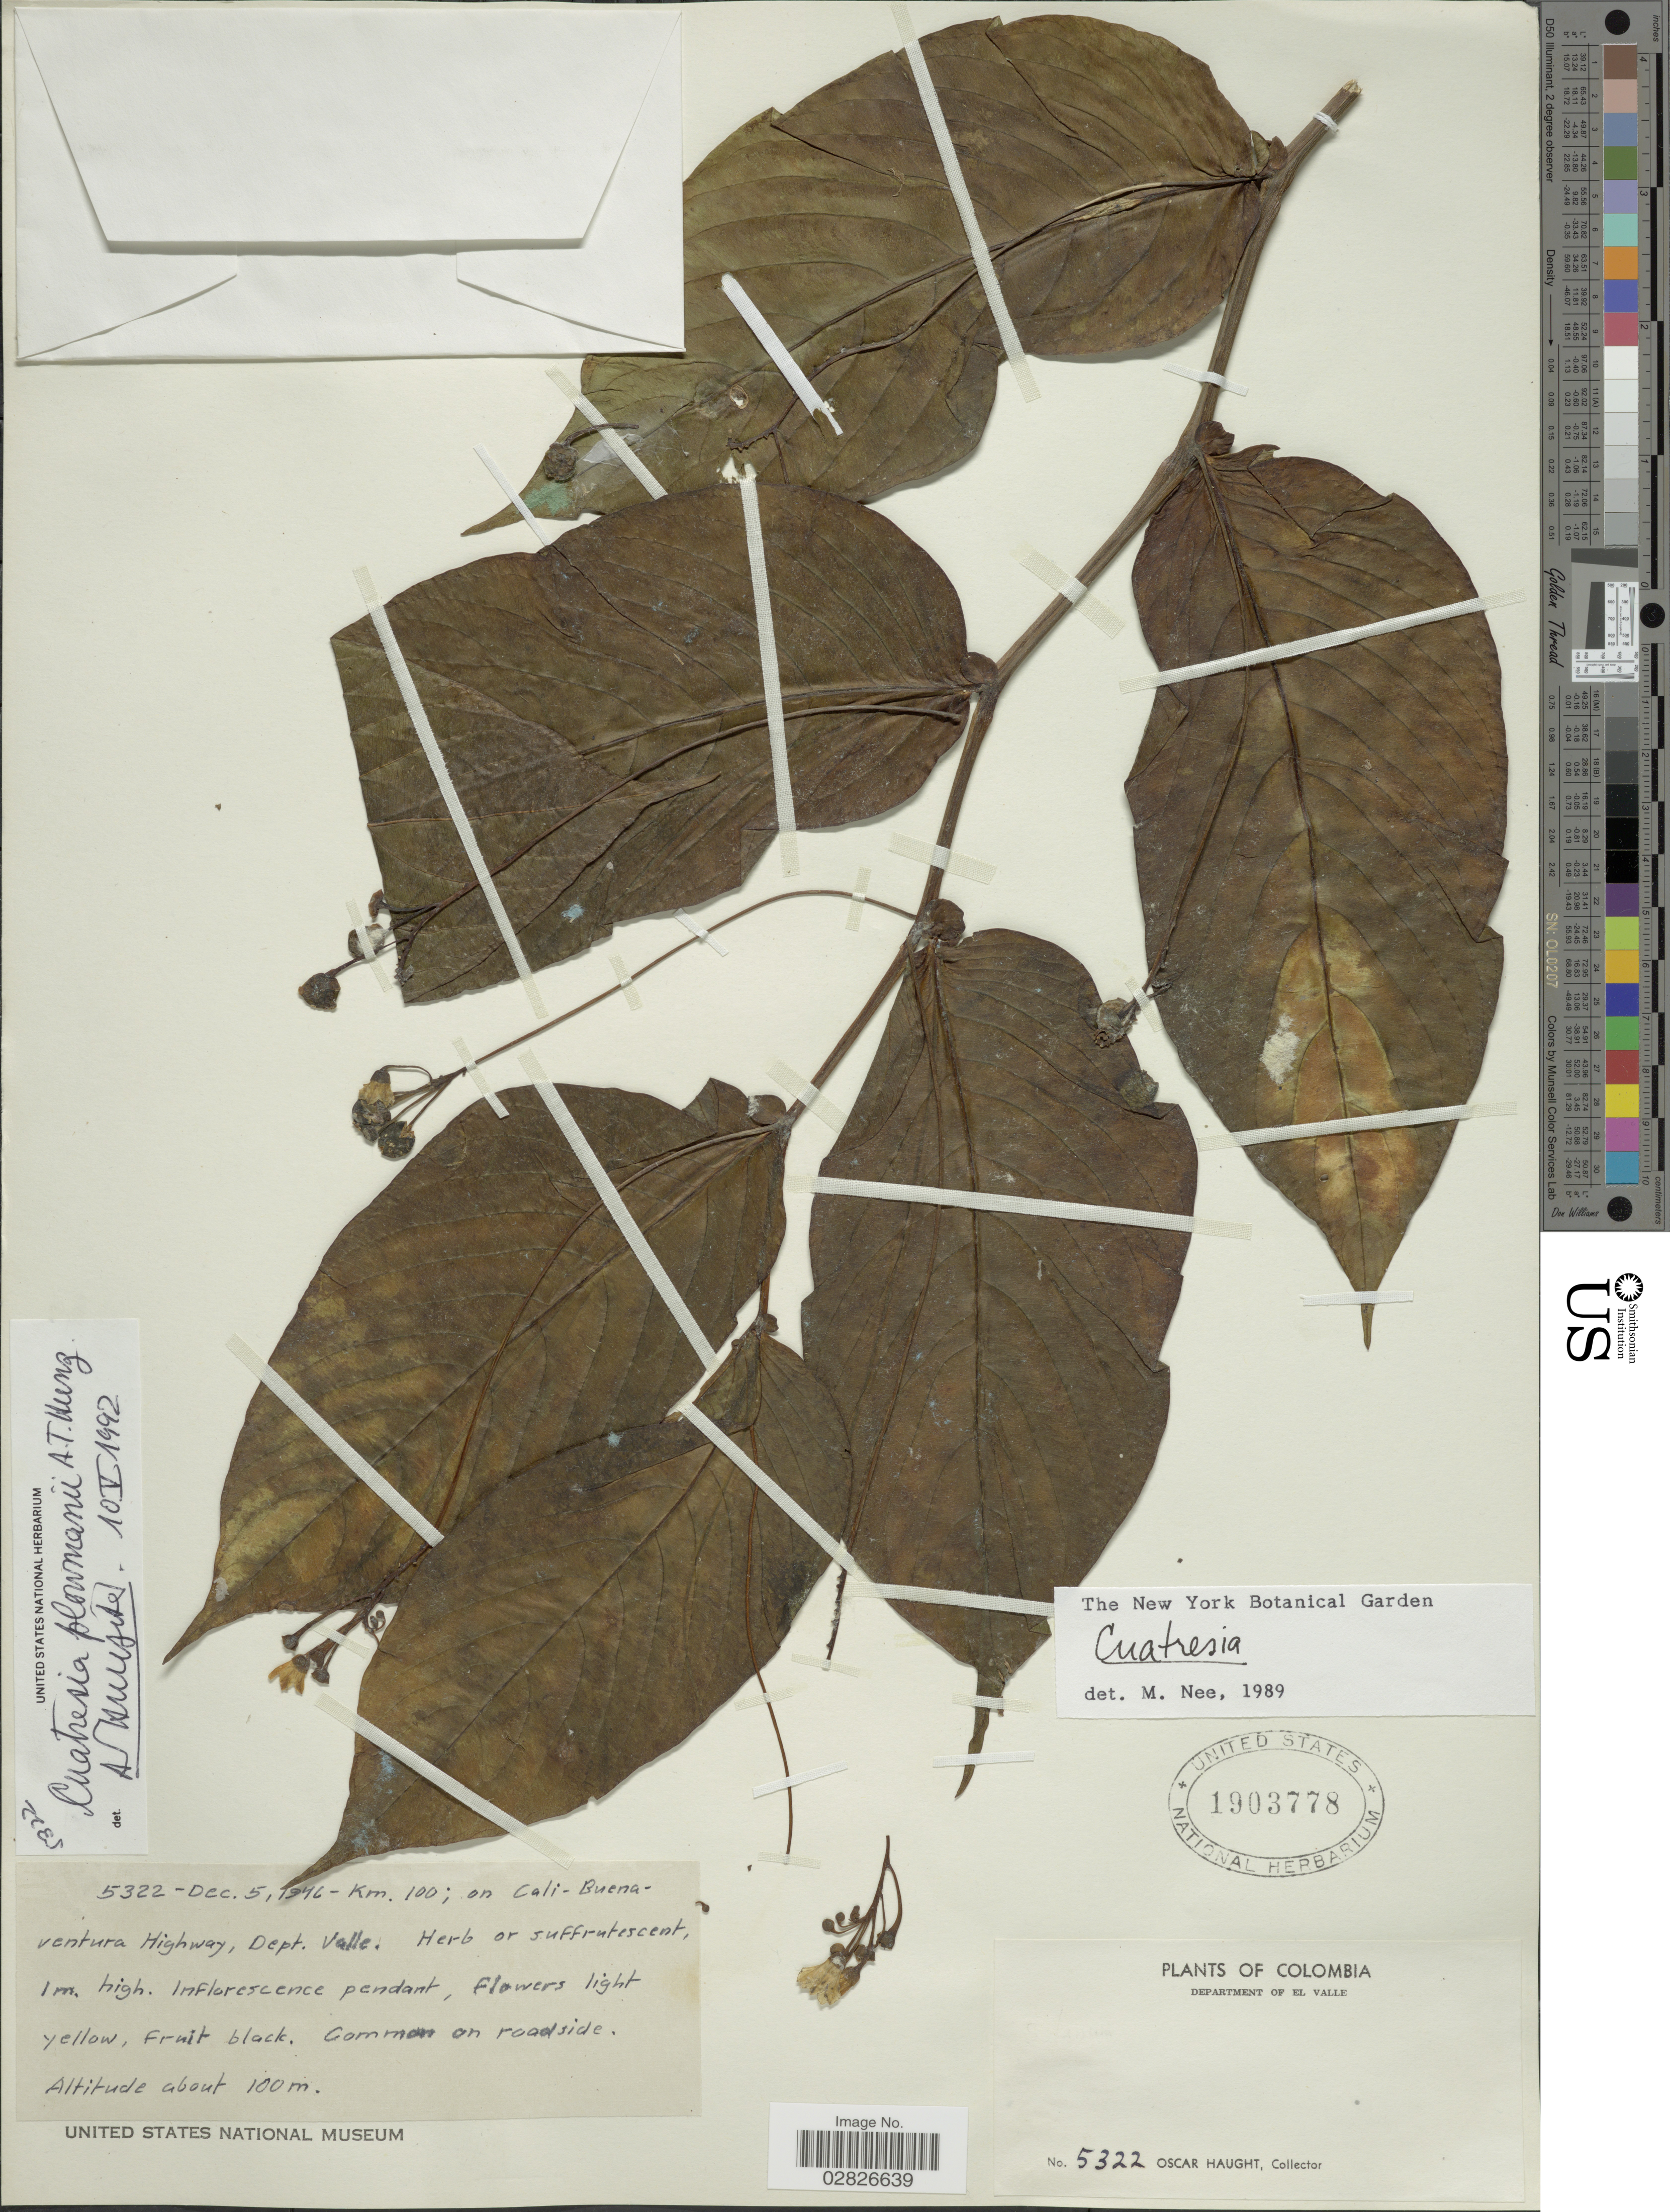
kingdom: Plantae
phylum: Tracheophyta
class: Magnoliopsida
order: Solanales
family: Solanaceae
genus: Cuatresia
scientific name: Cuatresia plowmanii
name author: Hunz.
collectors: O. L. Haught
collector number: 5322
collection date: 1946-12-05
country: Colombia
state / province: Valle del Cauca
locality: Km. 100 on Cali-Buena-ventura Highway, Dept. Valle.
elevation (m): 100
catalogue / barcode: US 1903778